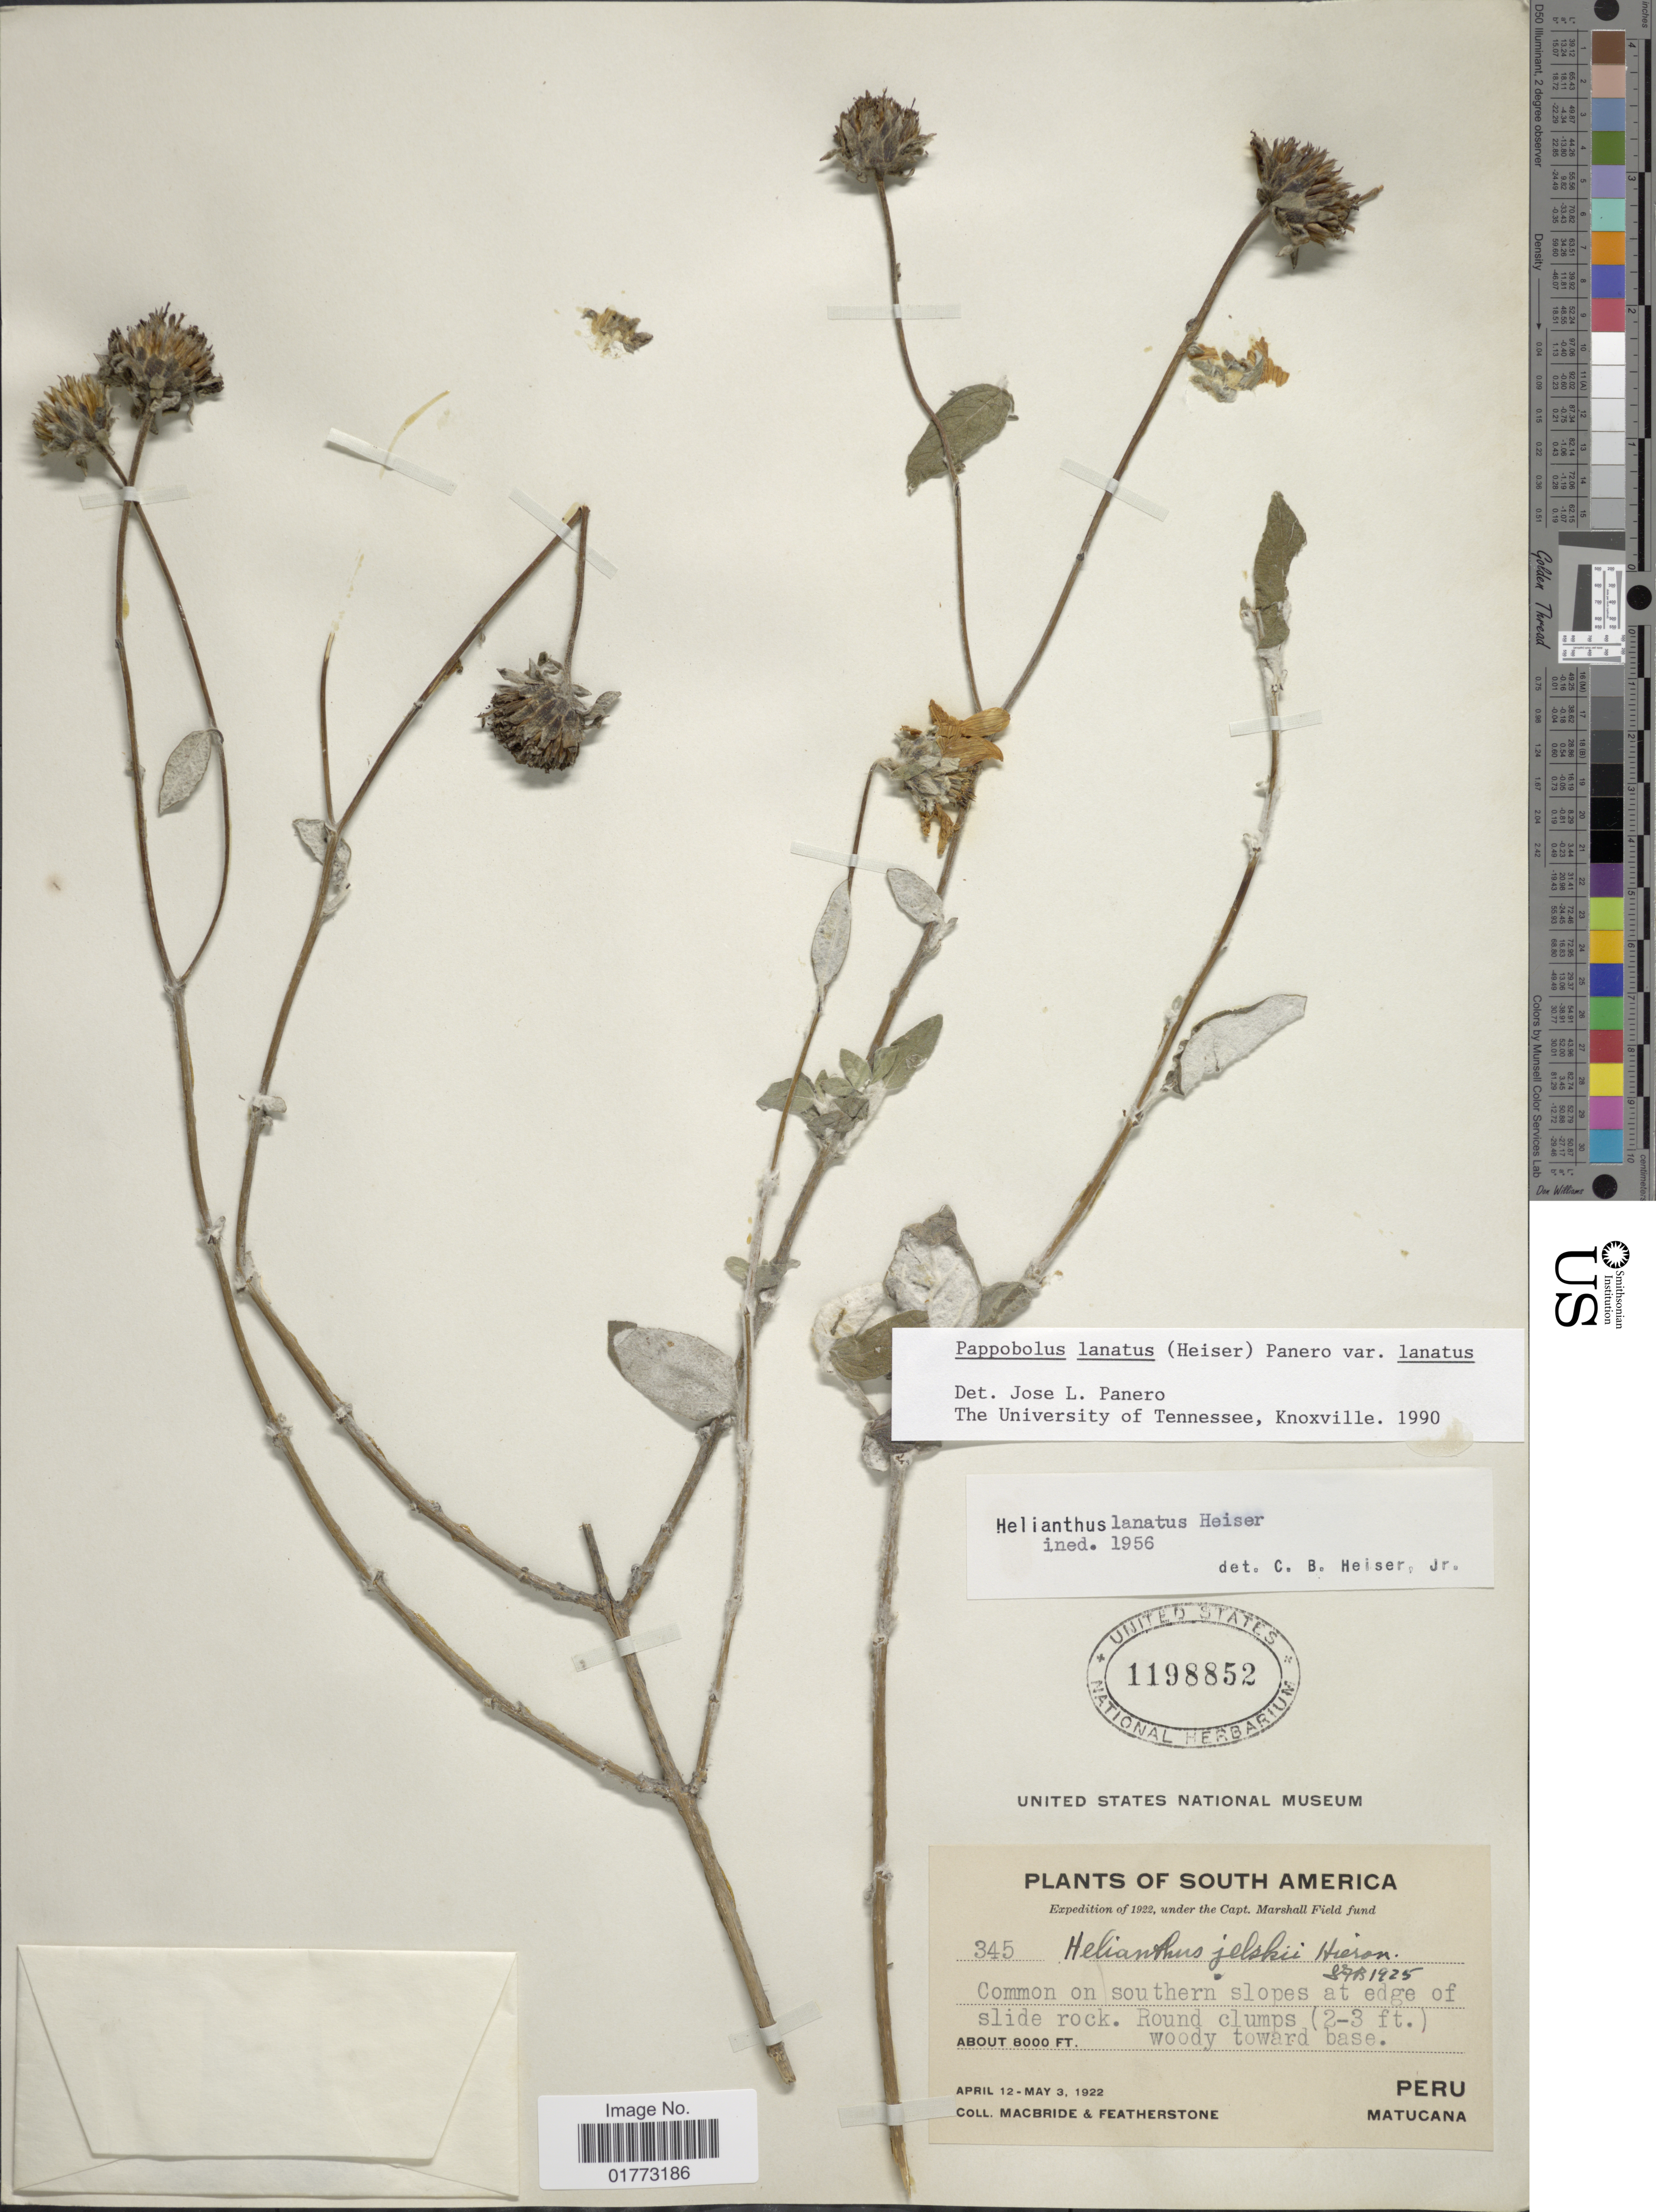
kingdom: Plantae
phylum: Tracheophyta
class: Magnoliopsida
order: Asterales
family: Asteraceae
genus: Pappobolus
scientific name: Pappobolus lanatus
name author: (Heiser) Panero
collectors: Macbride, -- & -. Featherstone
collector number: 345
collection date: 1922-04-12/1922-05-03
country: Peru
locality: Matucana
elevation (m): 2438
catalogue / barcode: US 1198852